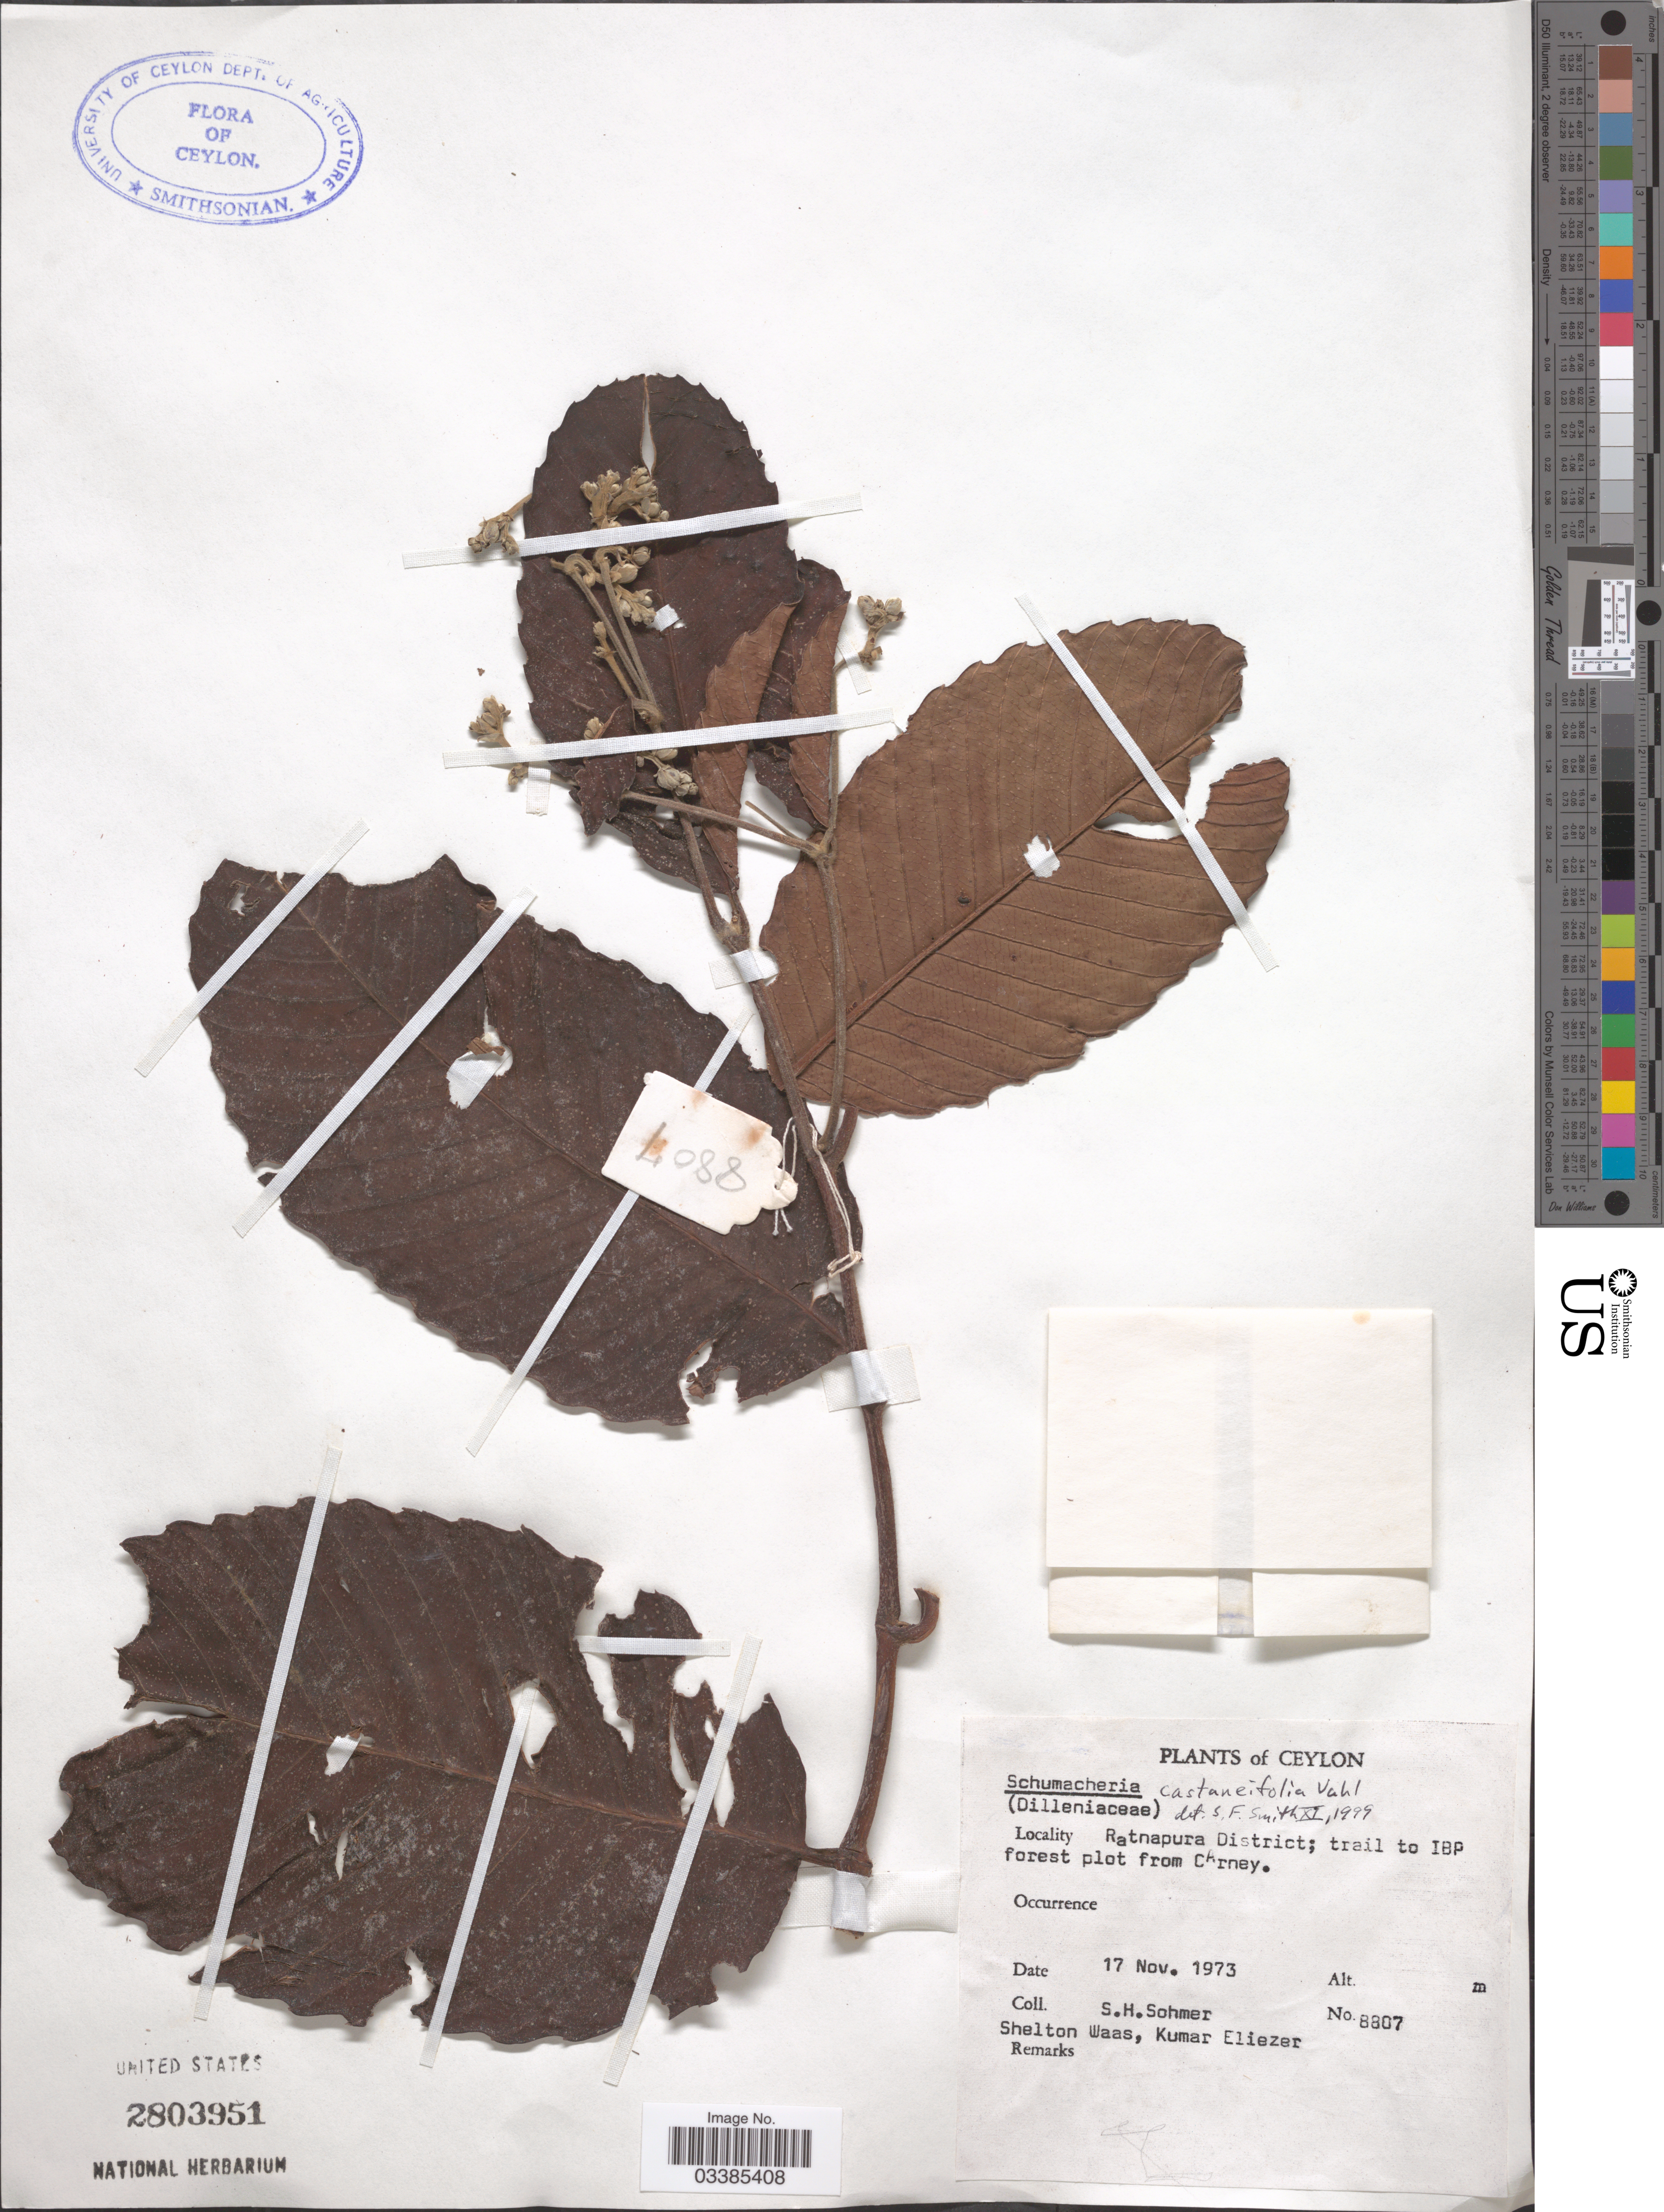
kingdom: Plantae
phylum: Tracheophyta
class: Magnoliopsida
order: Dilleniales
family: Dilleniaceae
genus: Schumacheria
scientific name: Schumacheria castaneifolia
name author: Vahl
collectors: S. H. Sohmer, S. Waas & K. Eliezer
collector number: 8807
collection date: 1973-11-17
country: Sri Lanka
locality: Ceylon. Ratnapura District; trail to IBP forest plot from Carney.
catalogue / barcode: US 2803951